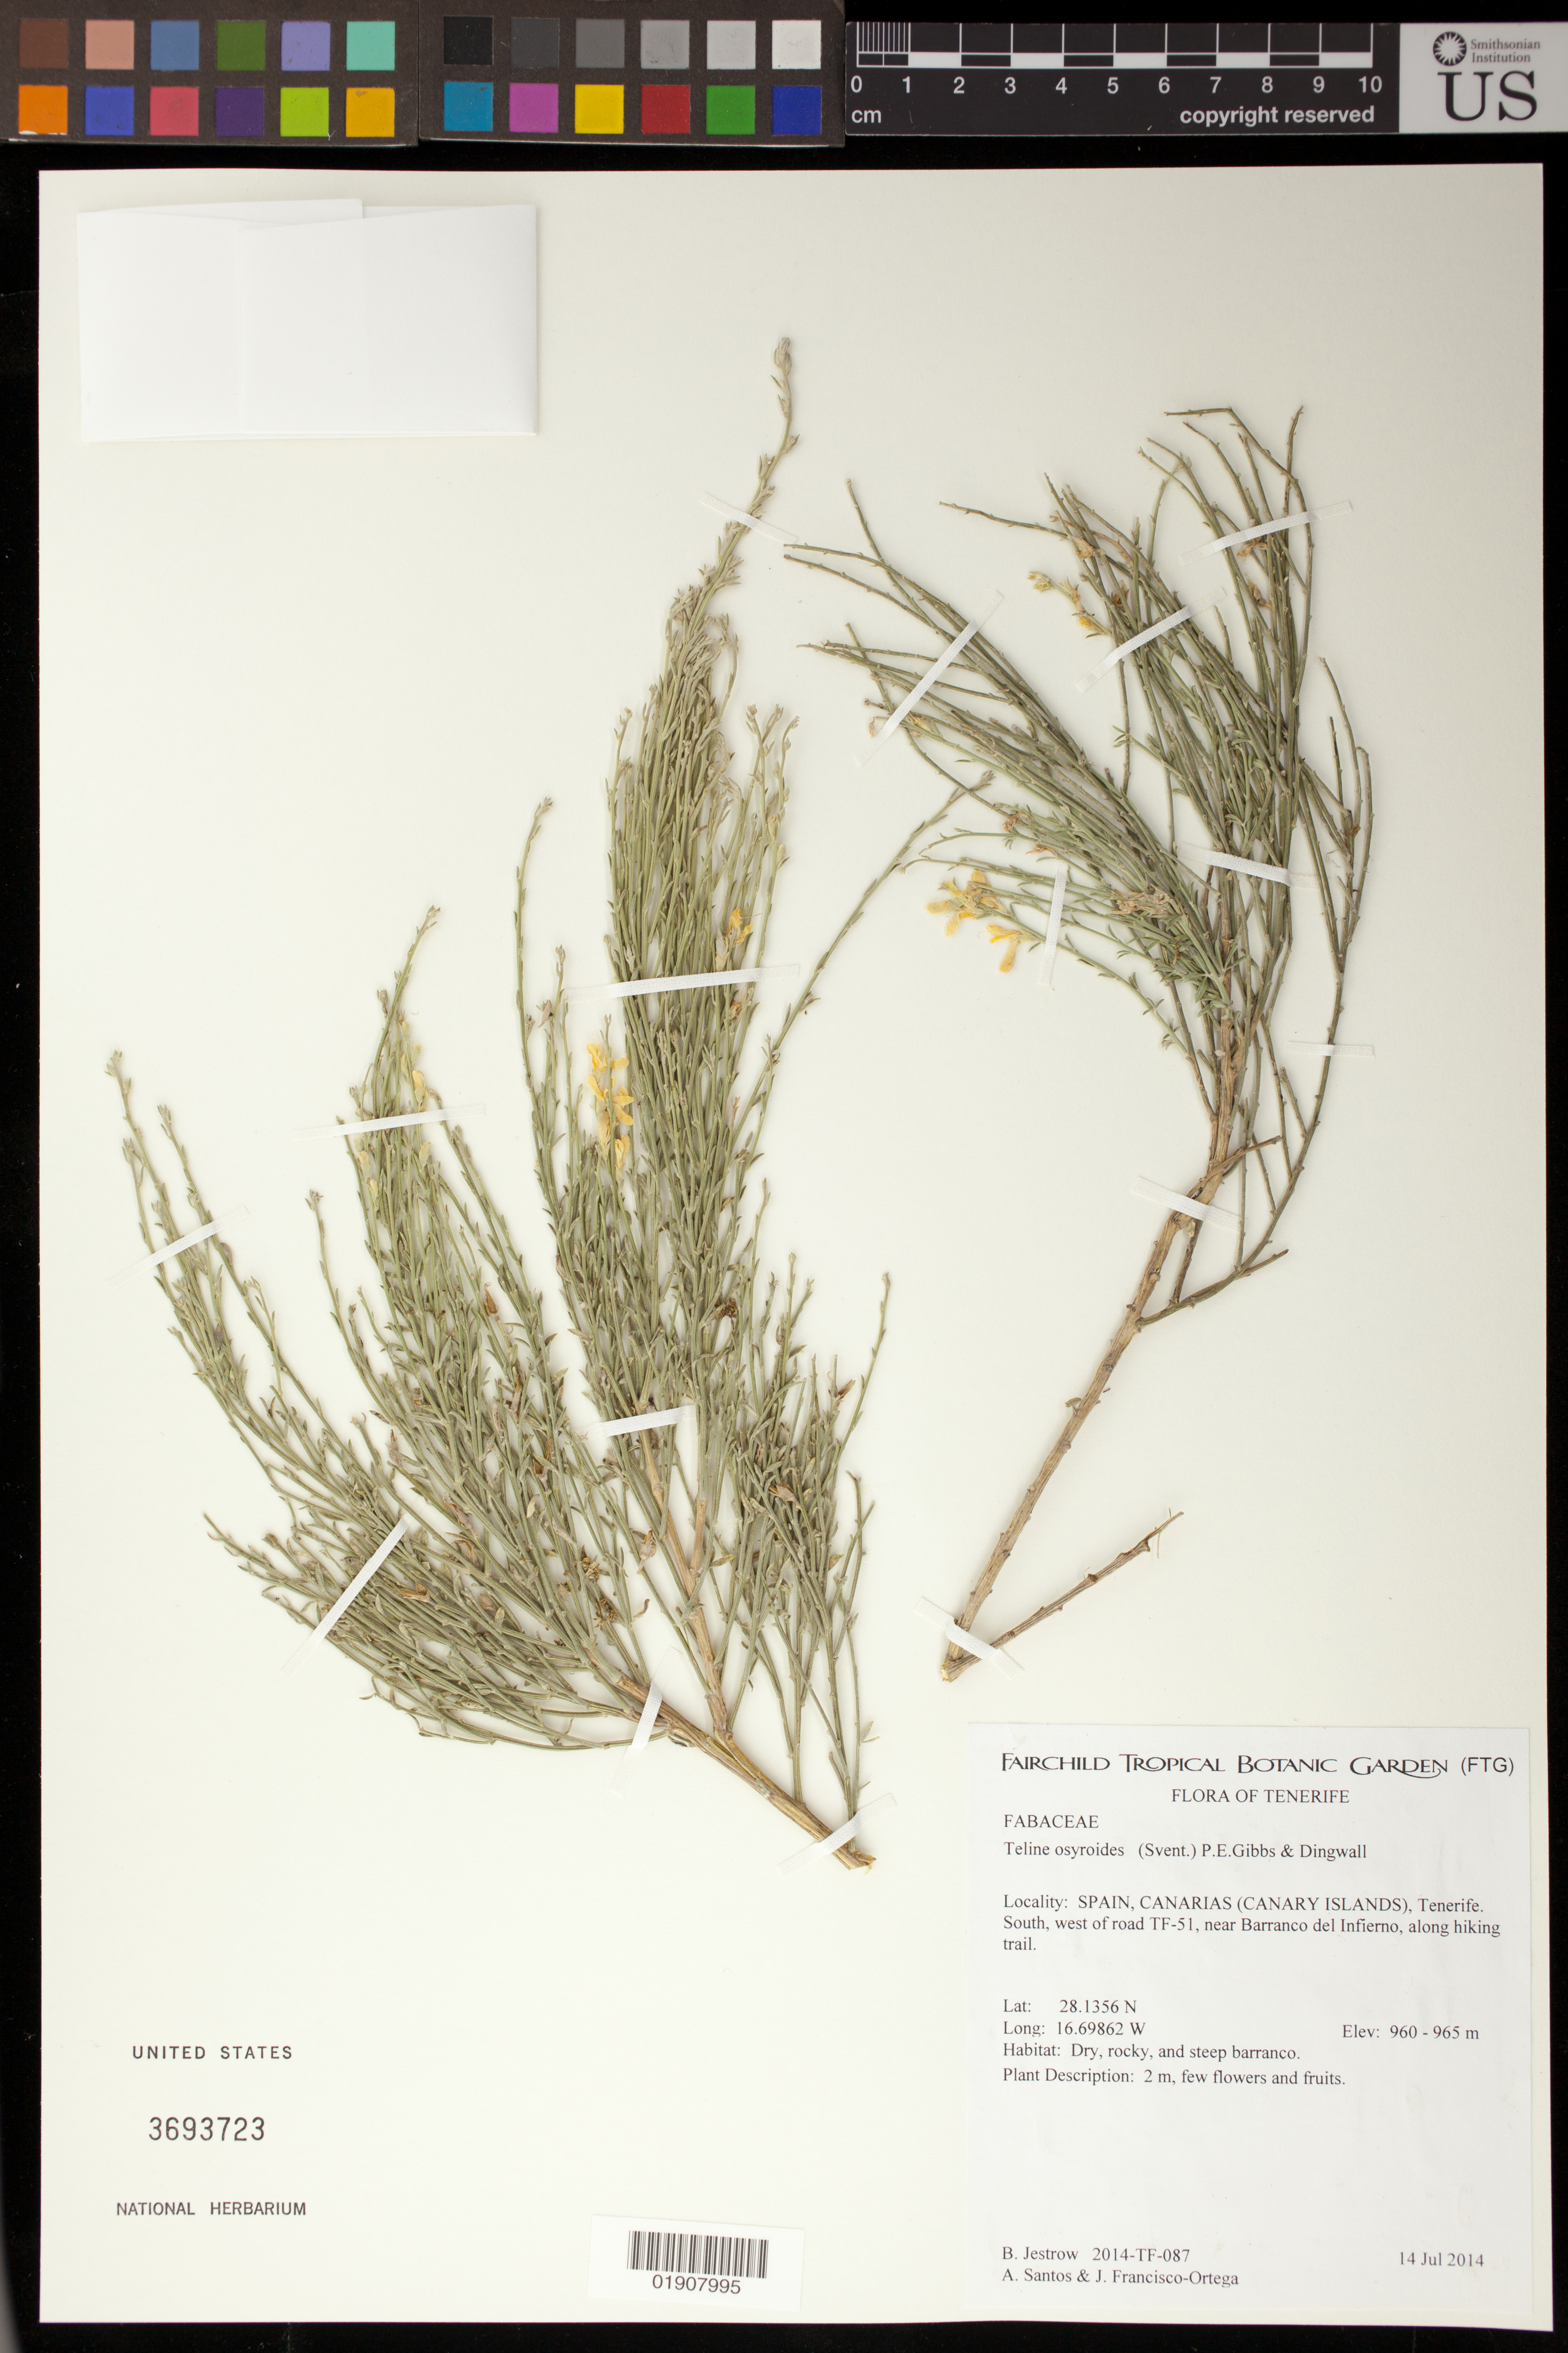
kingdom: Plantae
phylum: Tracheophyta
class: Magnoliopsida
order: Fabales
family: Fabaceae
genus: Cytisus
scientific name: Cytisus osyrioides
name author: Svent.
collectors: B. Jestrow, A. Santos & J. Fransisco-Ortega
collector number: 2014-TF-087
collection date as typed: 14 Jul 2014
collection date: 2014-07-14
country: Spain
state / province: Canarias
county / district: Santa Cruz de Tenerife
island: Tenerife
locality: Canary Islands, Tenerife. South, west of road TF-51, near Barranco del Infierno, along hiking trail.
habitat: Dry, rocky, and steep barranco.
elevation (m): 960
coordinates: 28.1356 N, 16.69862 W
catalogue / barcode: US 3693723